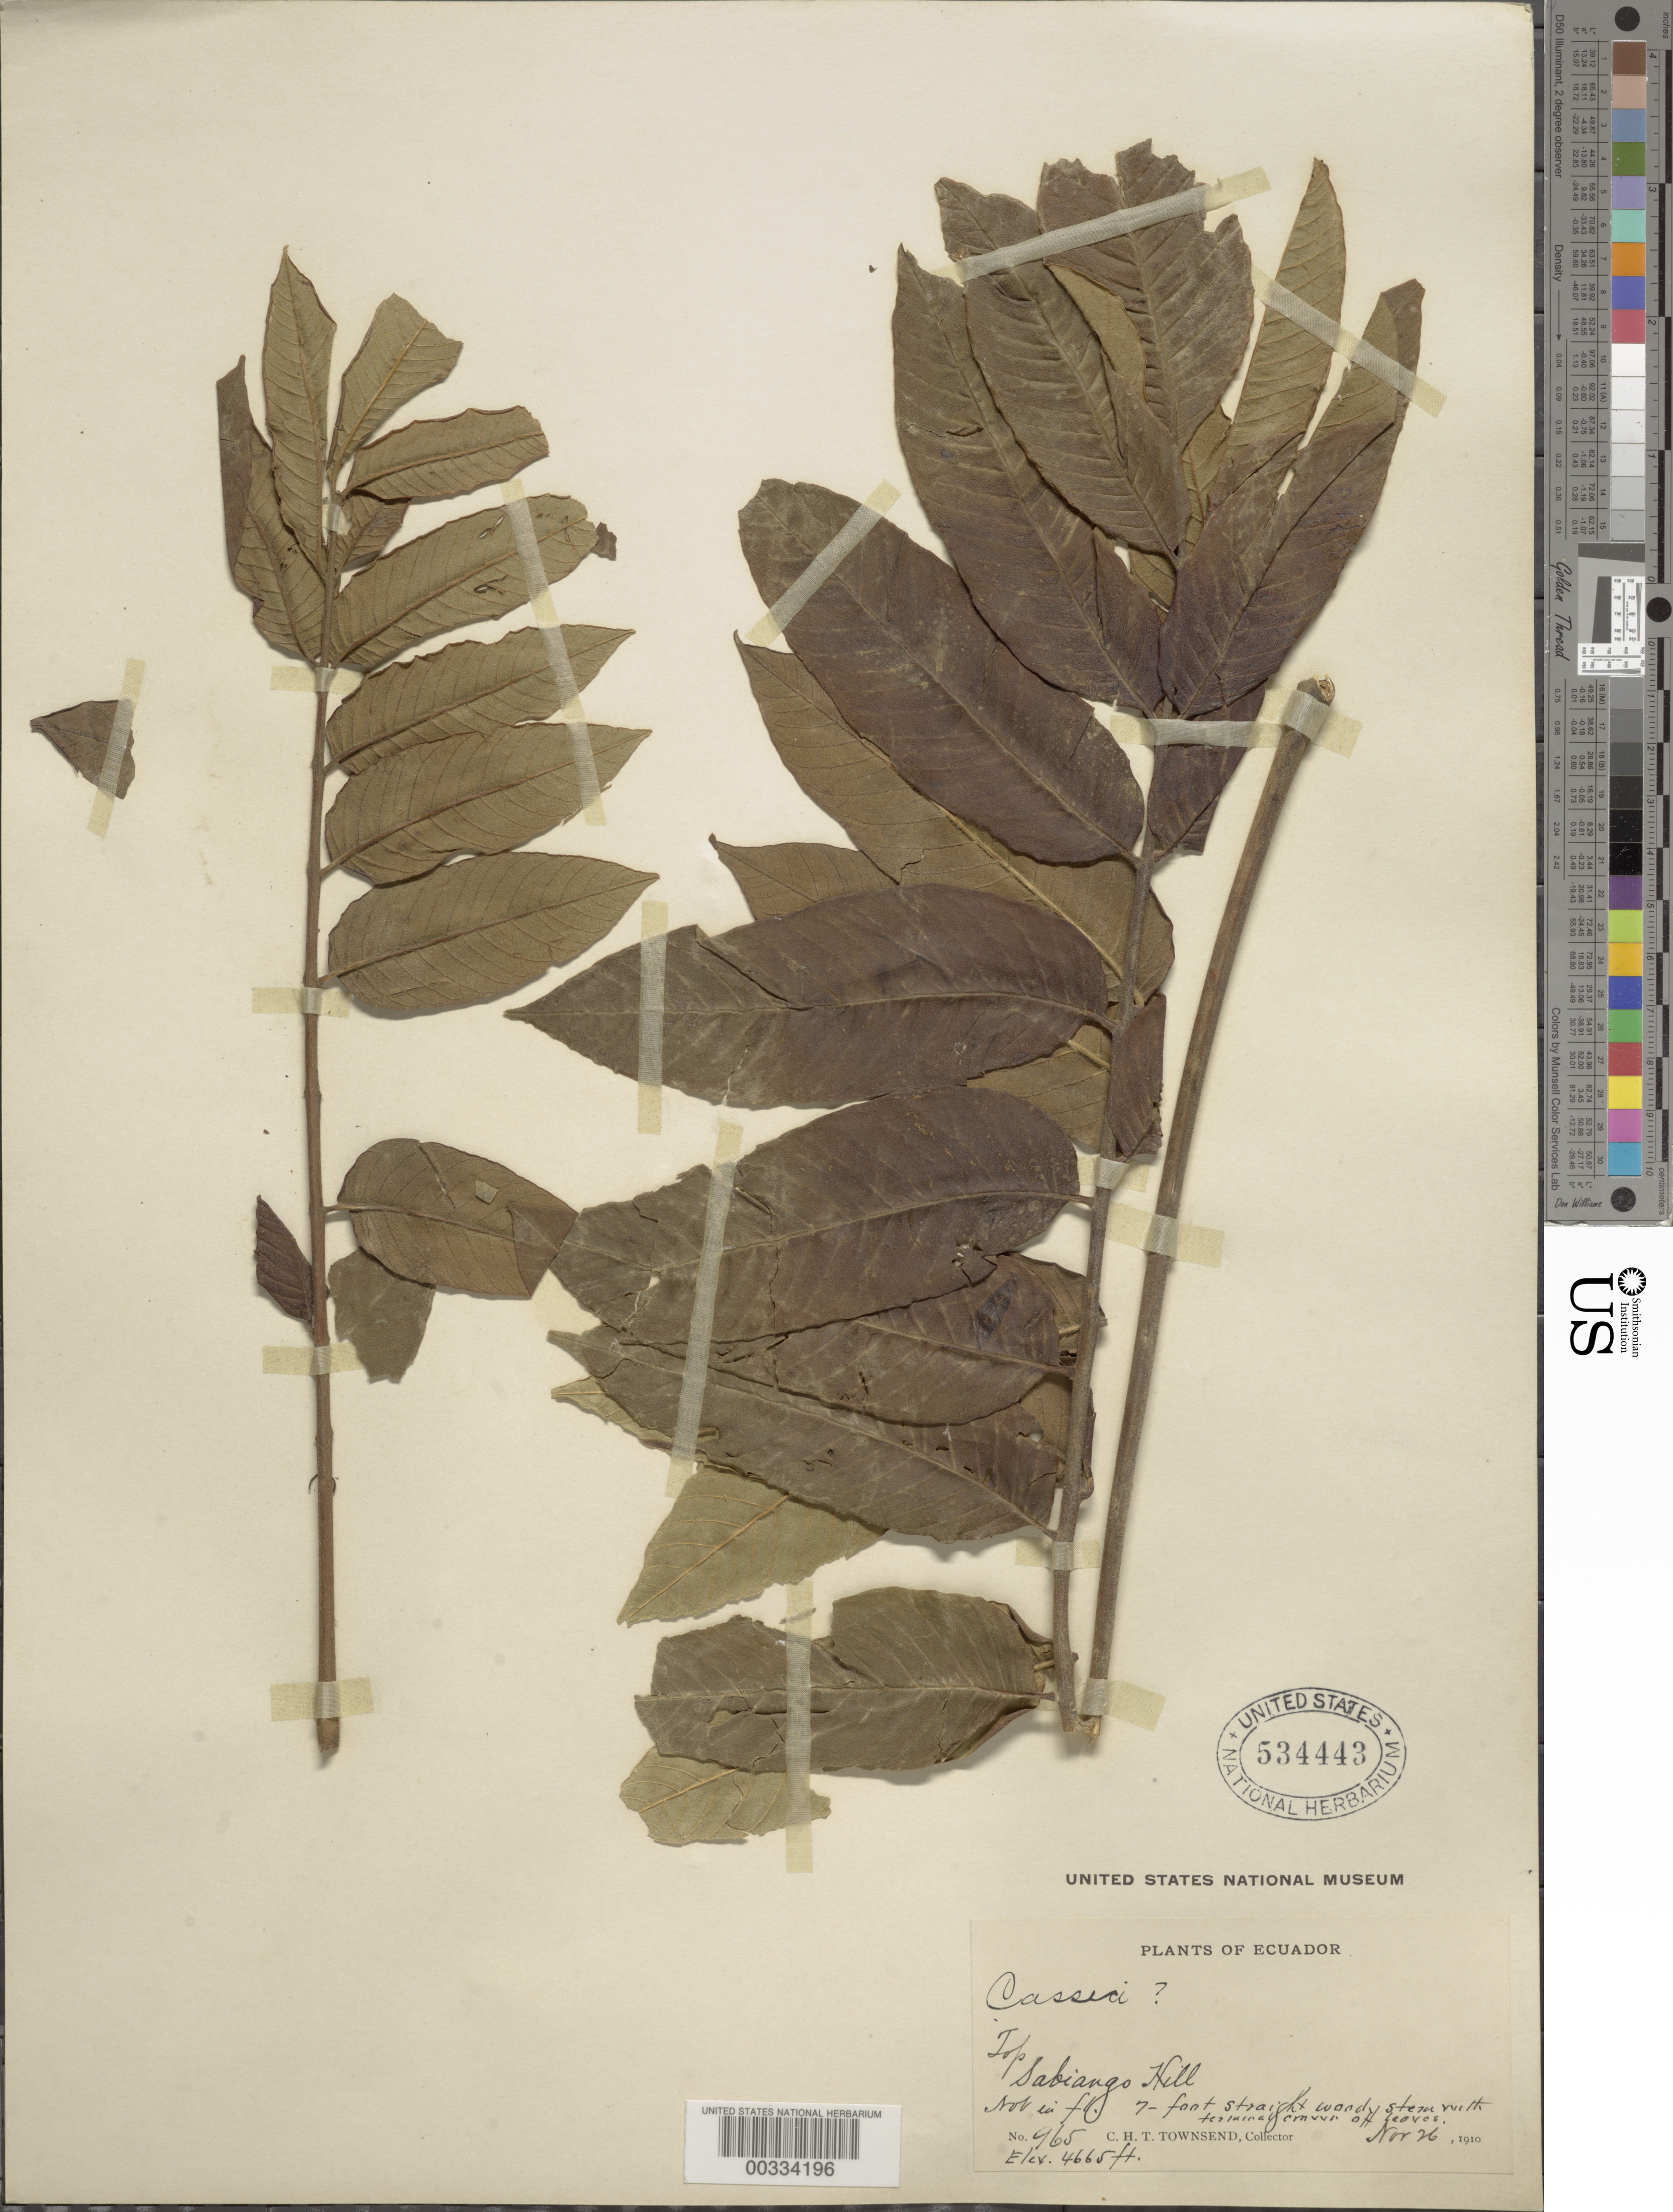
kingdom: Plantae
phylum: Tracheophyta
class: Magnoliopsida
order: Fabales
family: Fabaceae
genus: Senna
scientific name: Senna spectabilis var. excelsa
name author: (Schrad.) H.S. Irwin & Barneby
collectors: C. H. T. Townsend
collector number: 965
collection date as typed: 26 Nov 1910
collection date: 1910-11-26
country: Ecuador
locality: Sabiango hill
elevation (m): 1422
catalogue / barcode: US 534443